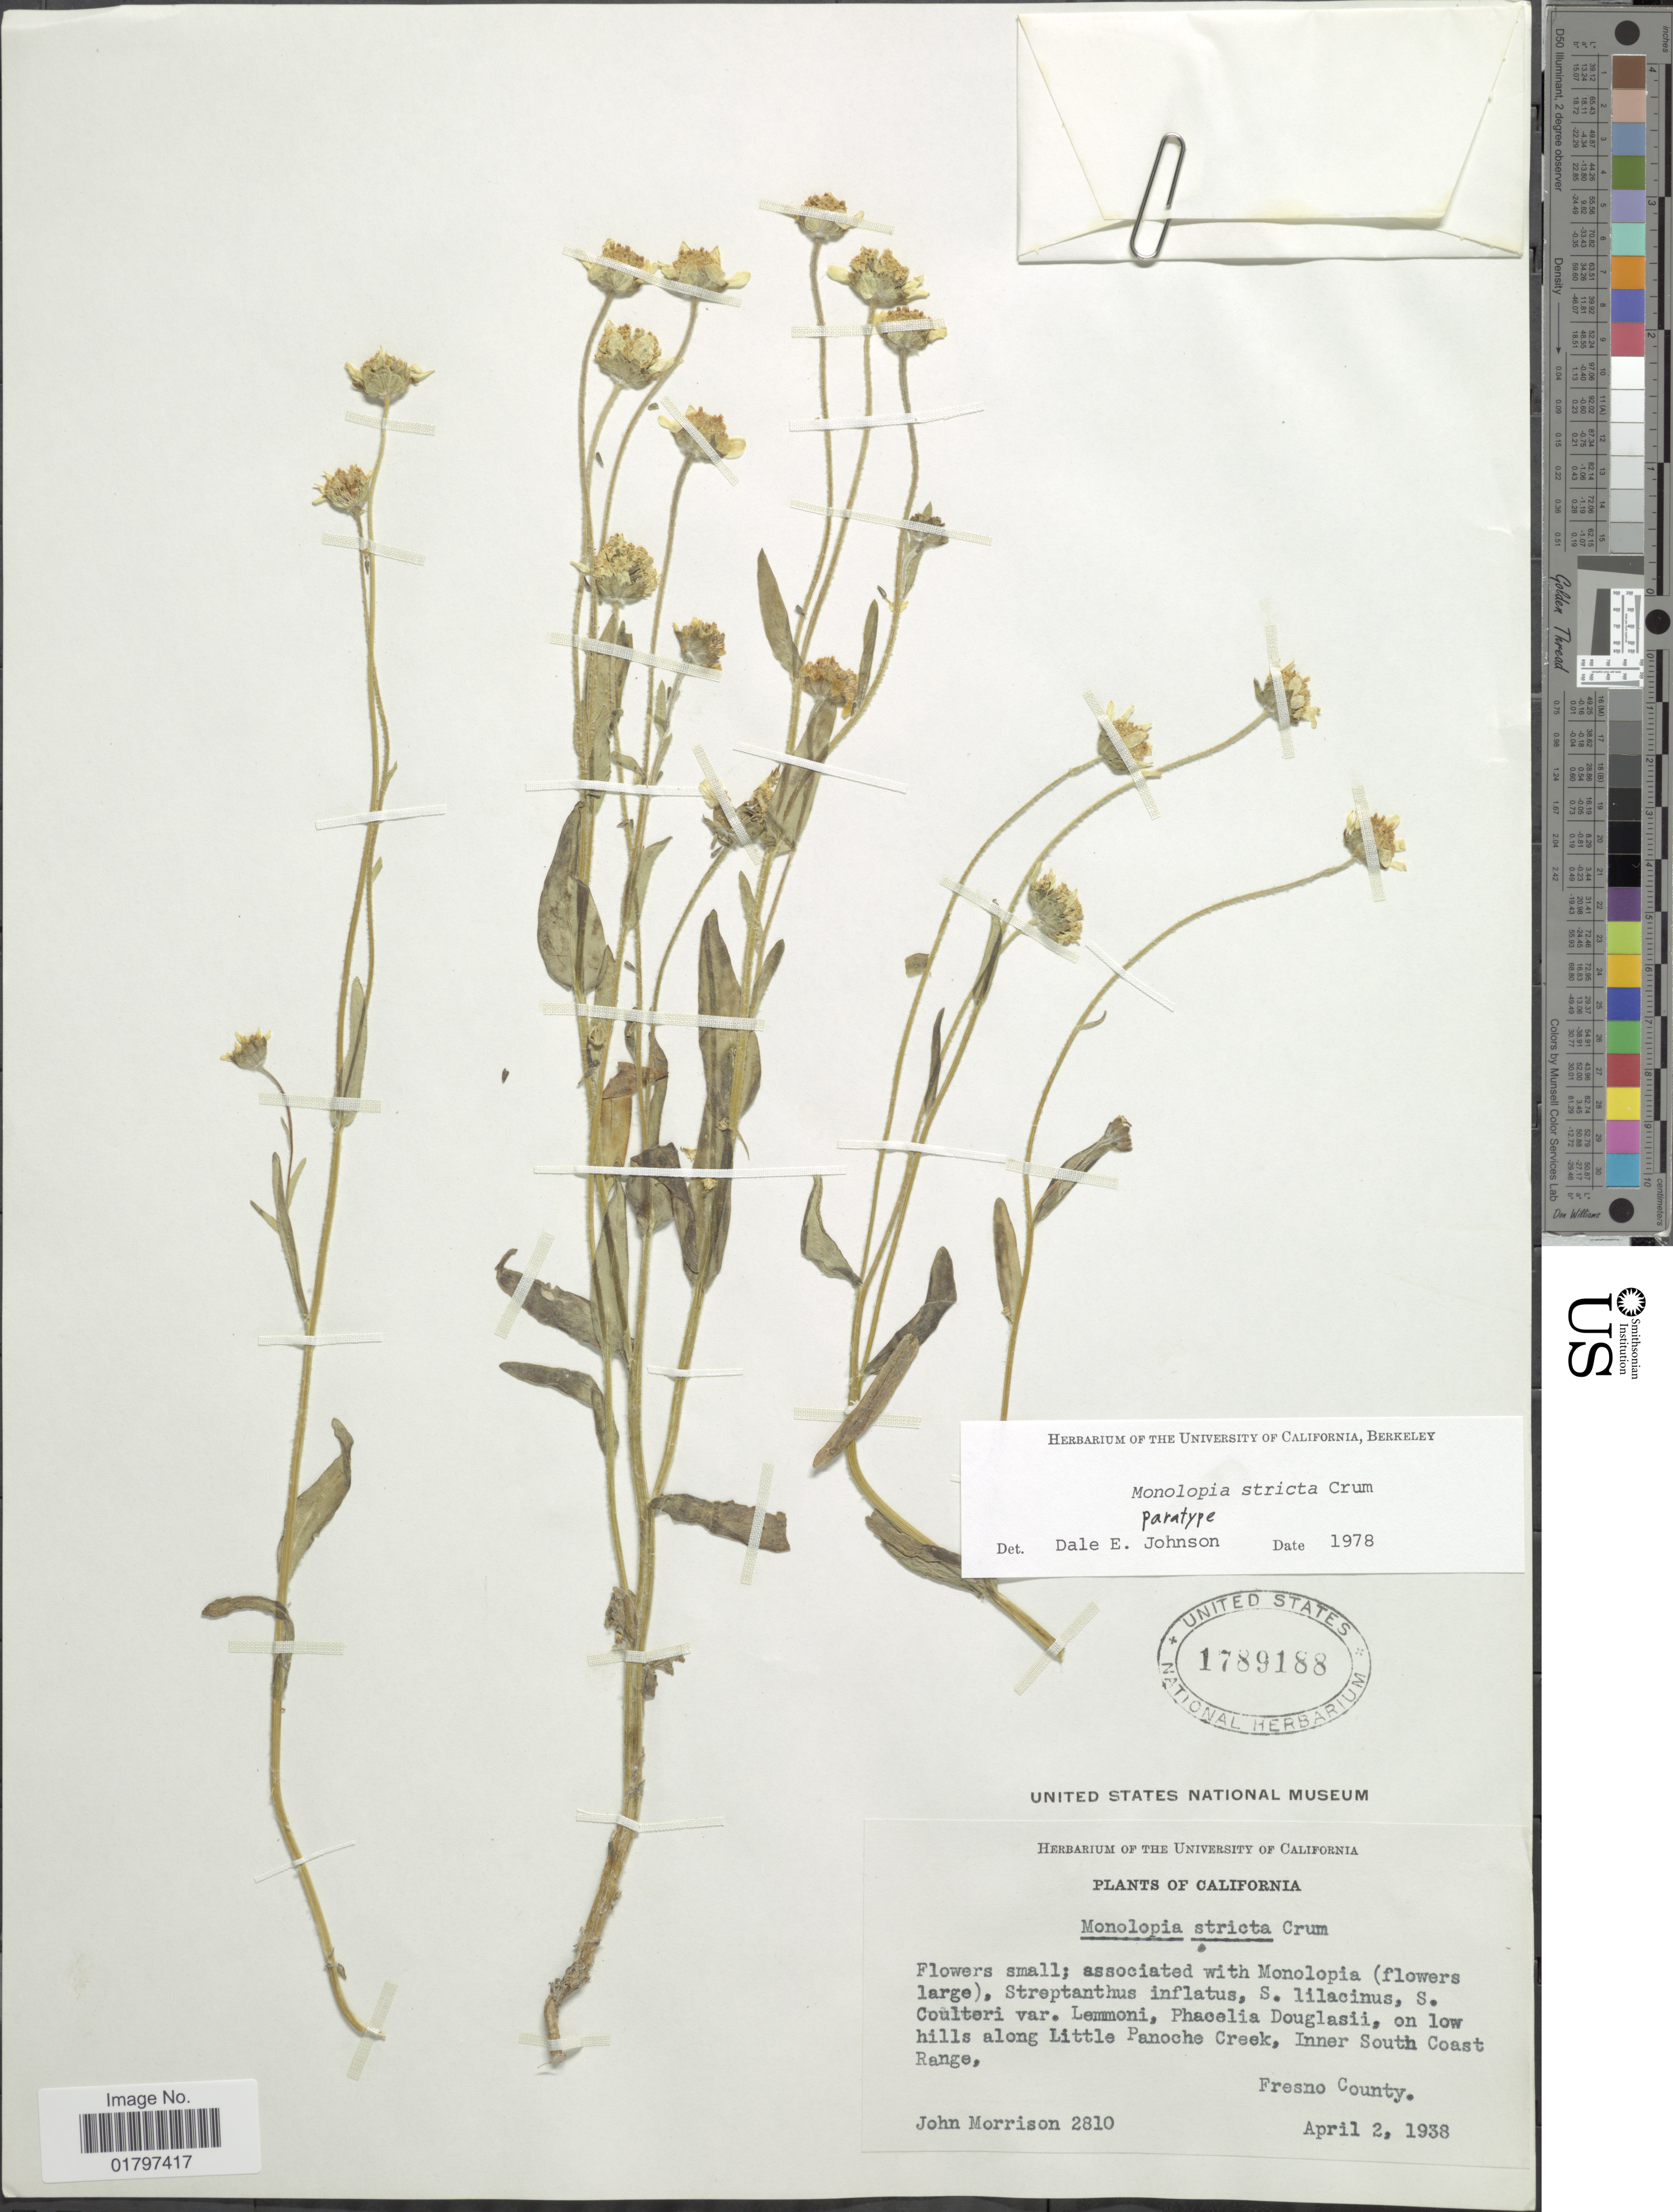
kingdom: Plantae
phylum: Tracheophyta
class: Magnoliopsida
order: Asterales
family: Asteraceae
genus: Monolopia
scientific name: Monolopia stricta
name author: Crum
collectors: J. Morrison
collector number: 2810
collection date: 1938-04-02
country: United States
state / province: California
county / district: Fresno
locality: On low hills along Little Panoche Creek, Inner South Coast Range, Fresno County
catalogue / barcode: US 1789188